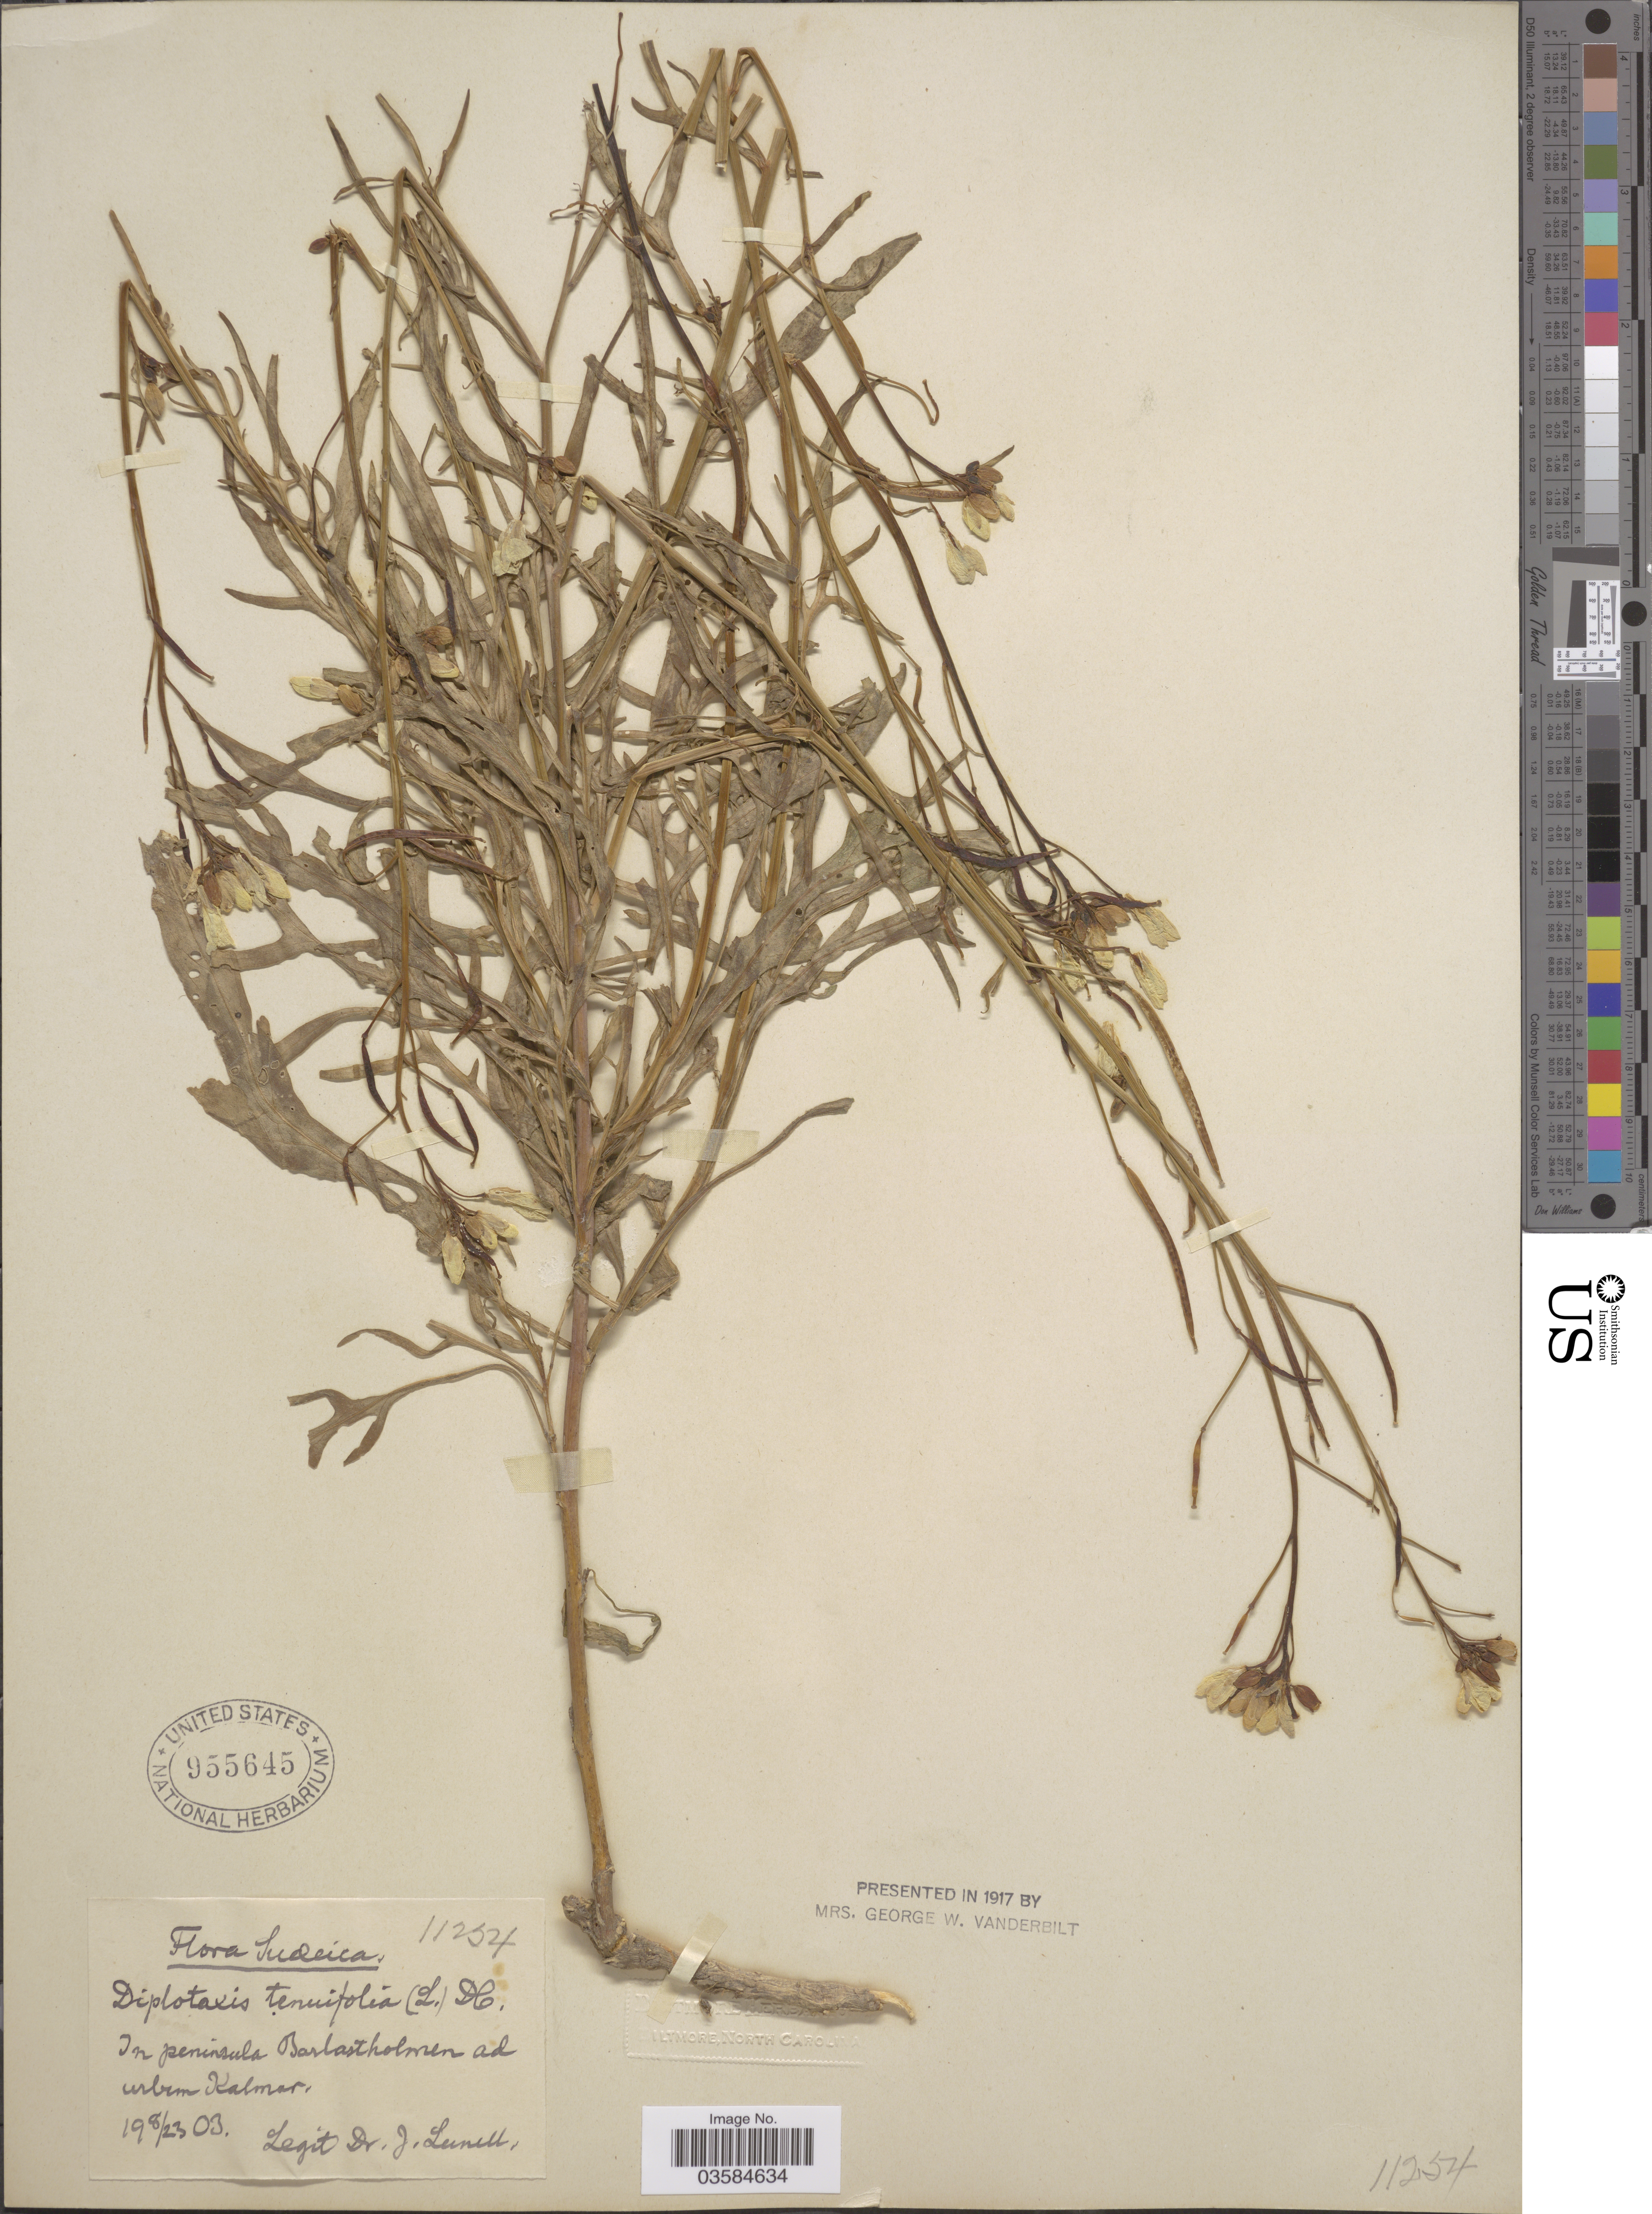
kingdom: Plantae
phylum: Tracheophyta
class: Magnoliopsida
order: Brassicales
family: Brassicaceae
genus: Diplotaxis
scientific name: Diplotaxis tenuifolia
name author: (L.) DC.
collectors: J. Lunell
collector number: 11254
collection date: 1903-08-23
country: Sweden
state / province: Kalmar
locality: Suecica. In peninsula Barlastholmen ad urbem Kalmar.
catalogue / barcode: US 955645